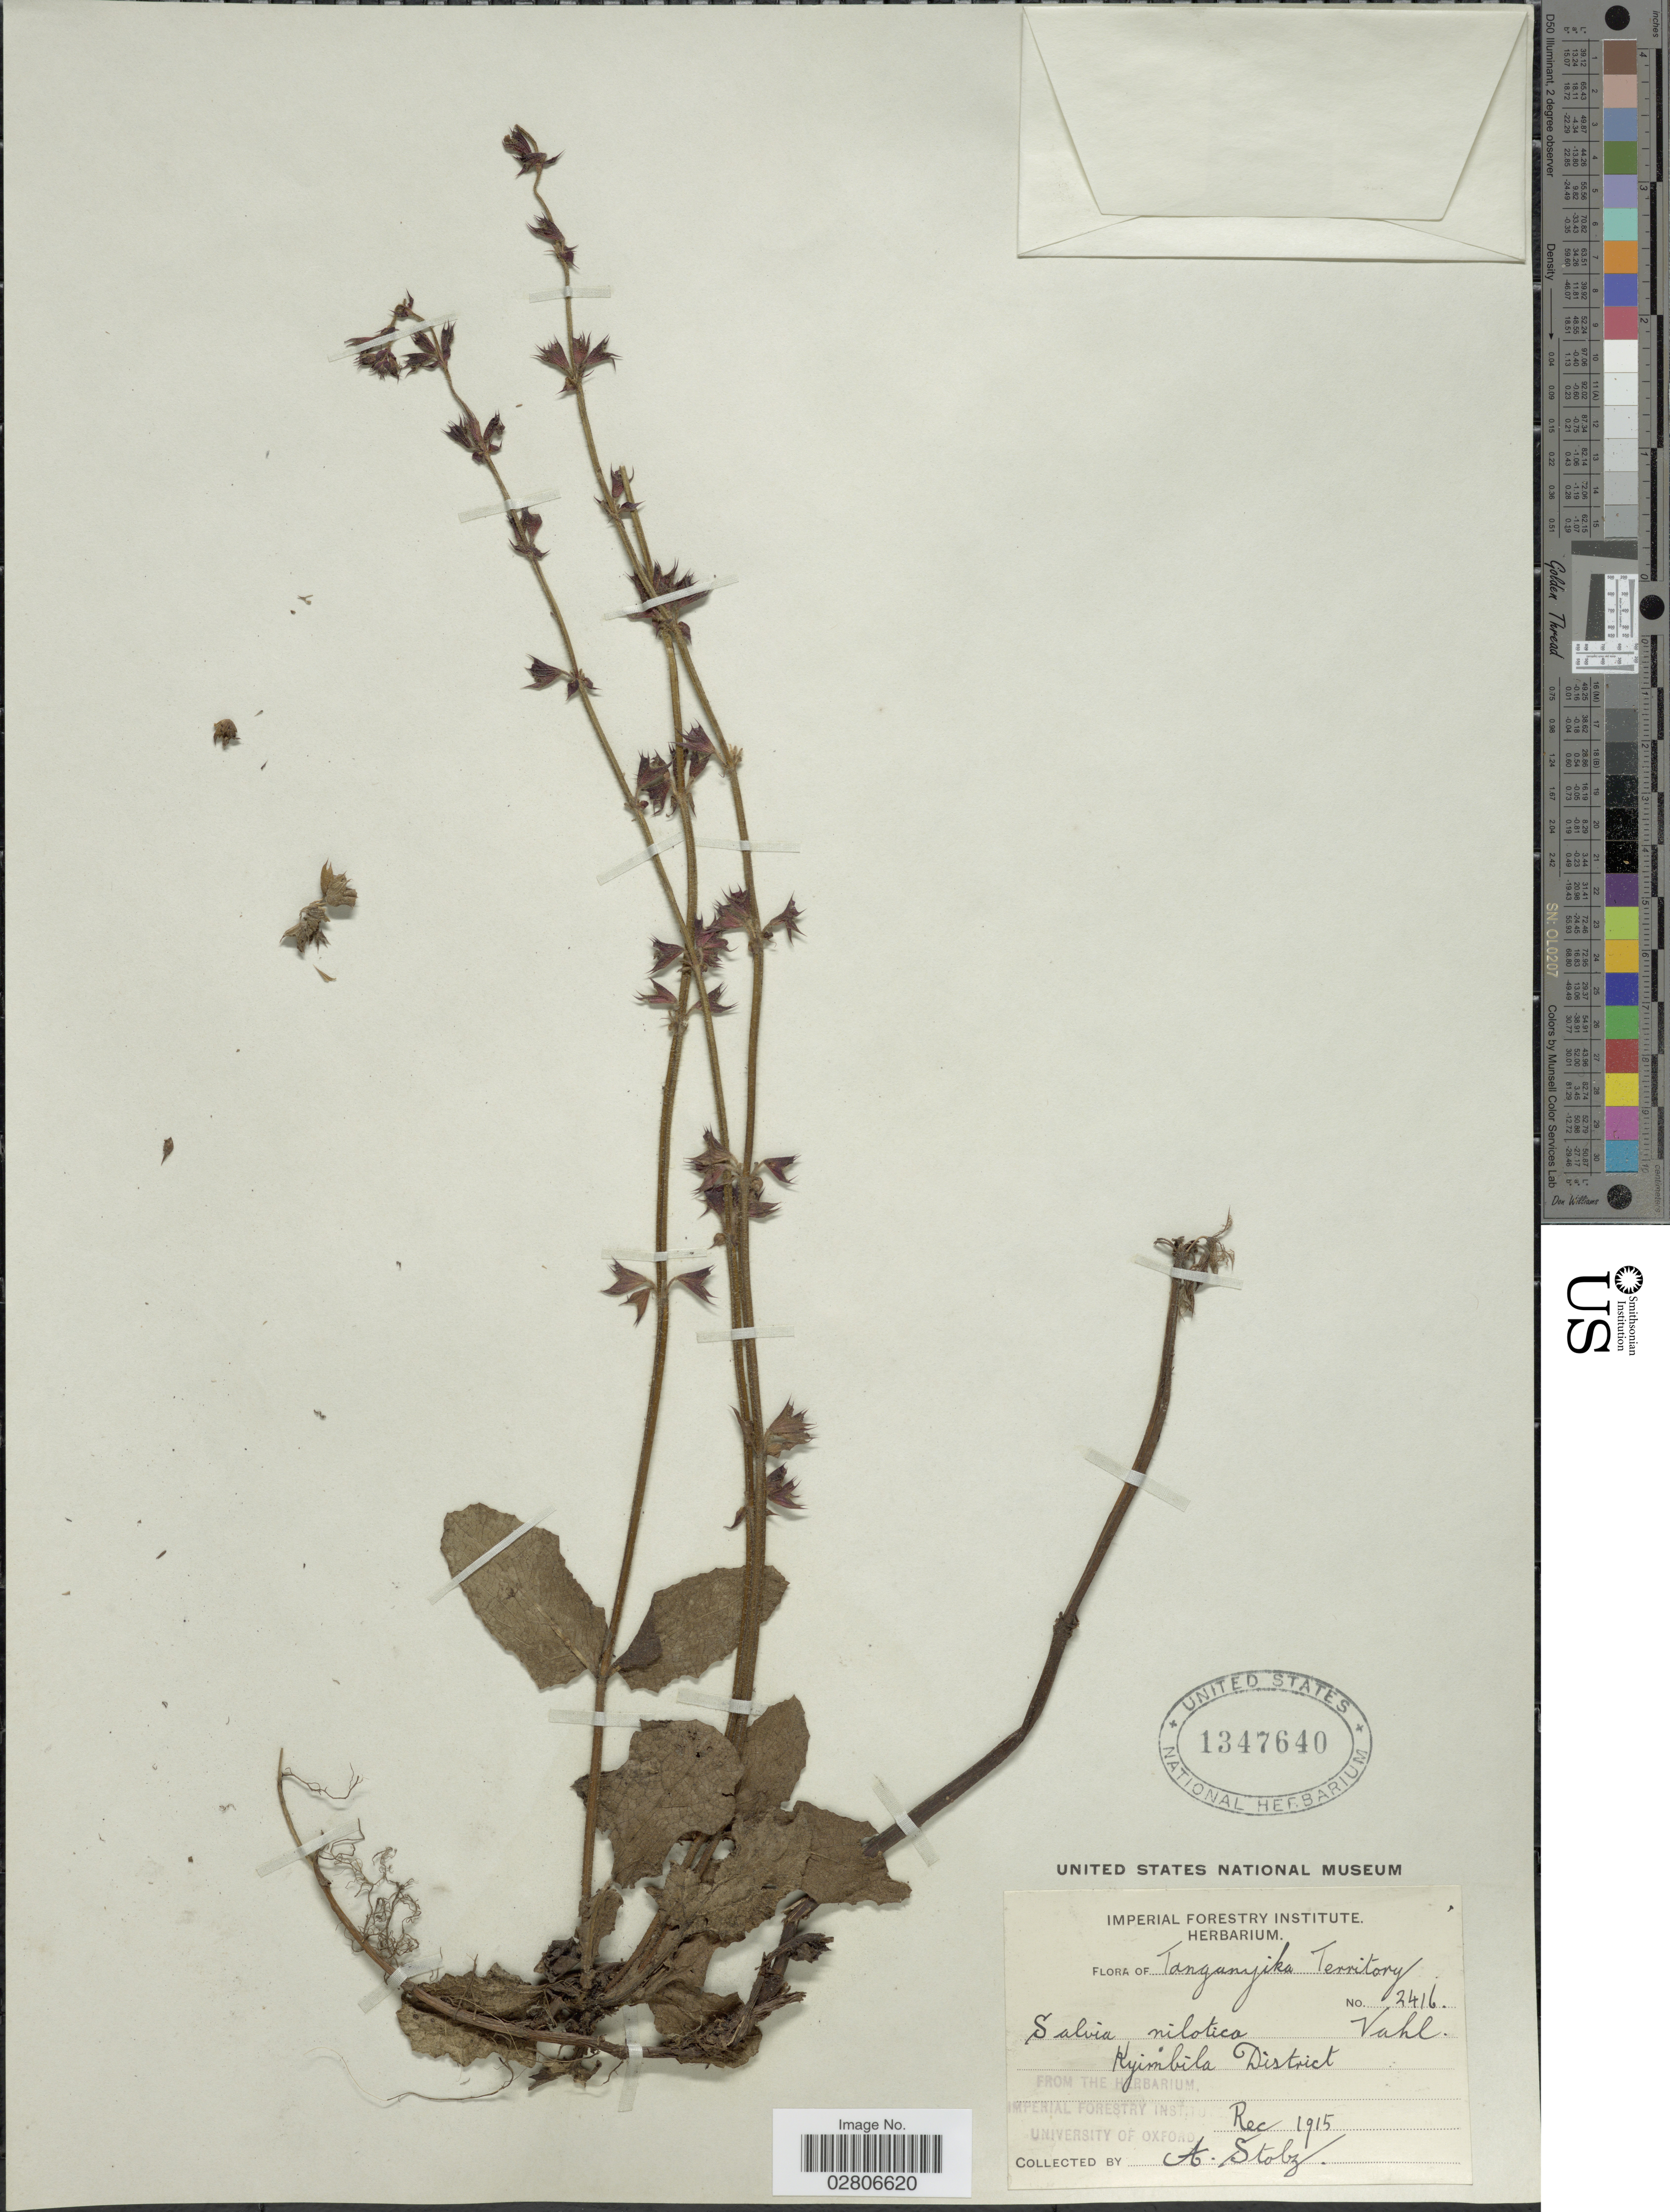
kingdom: Plantae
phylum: Tracheophyta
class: Magnoliopsida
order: Lamiales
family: Lamiaceae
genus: Salvia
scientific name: Salvia nilotica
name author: Juss. ex Jacq.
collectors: A. Stolz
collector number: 2416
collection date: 1915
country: Tanzania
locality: Tanganyika Territory, Kyimbila District.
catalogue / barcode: US 1347640